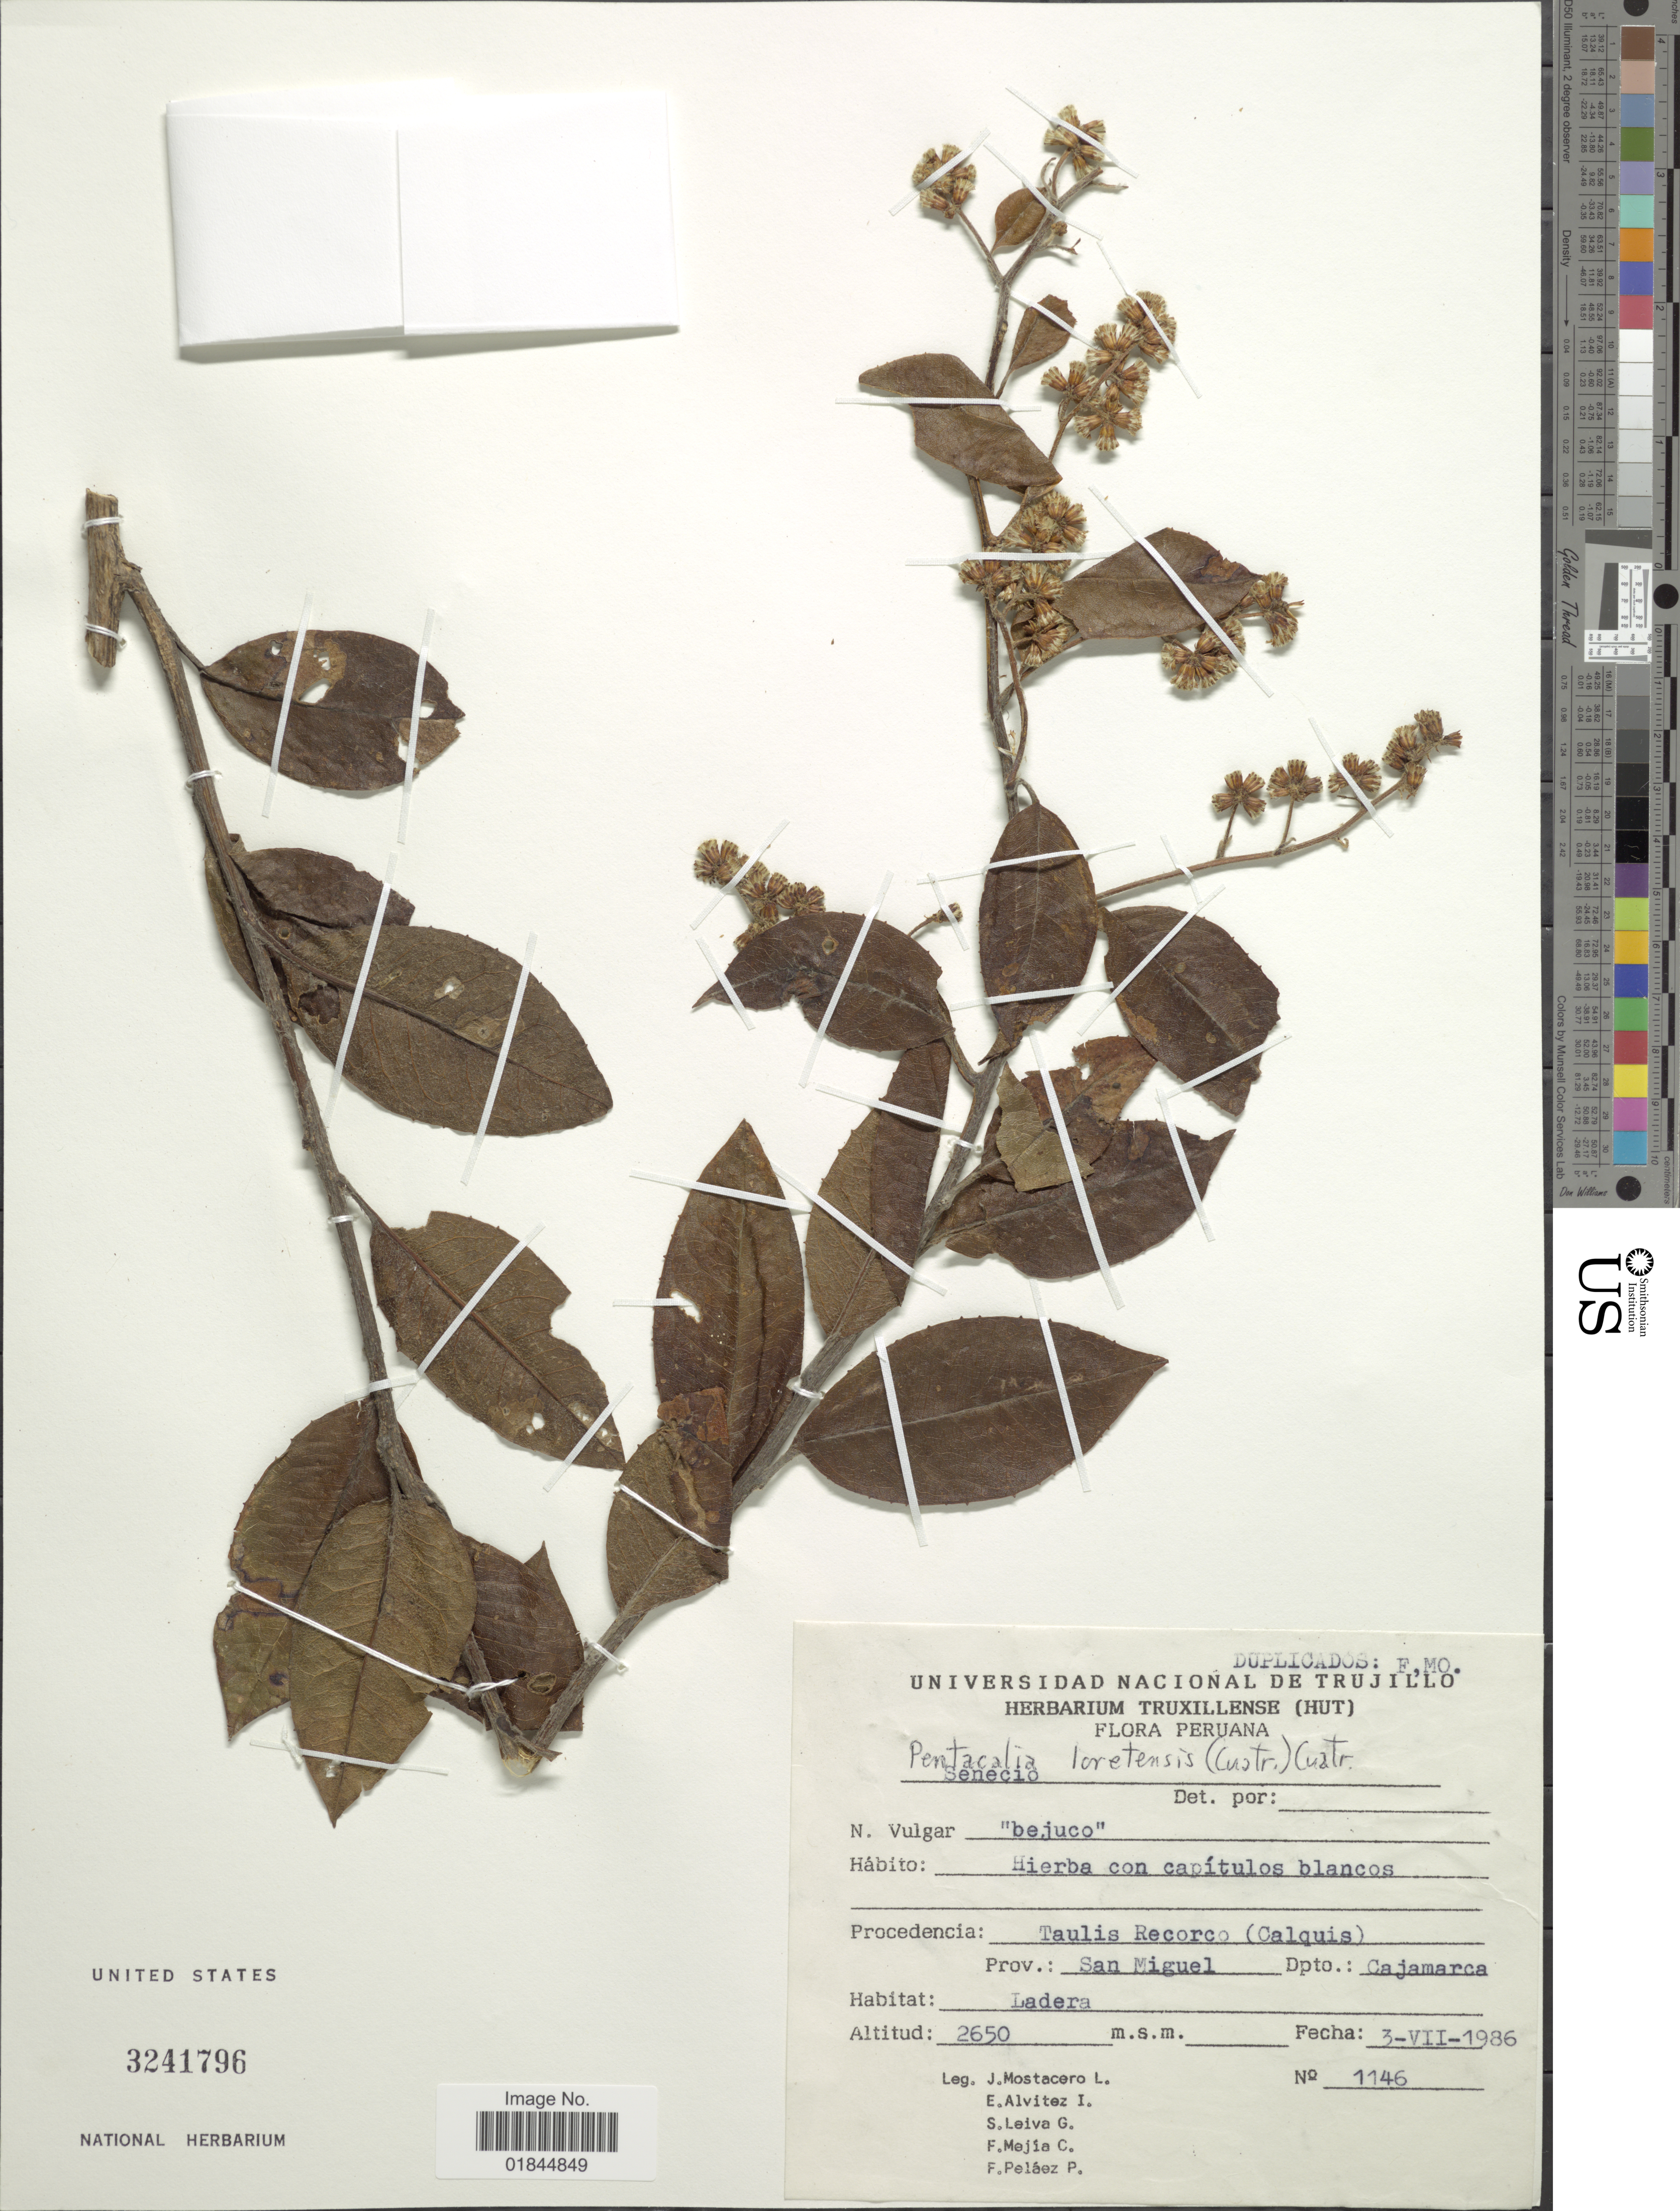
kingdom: Plantae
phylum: Tracheophyta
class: Magnoliopsida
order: Asterales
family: Asteraceae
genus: Pentacalia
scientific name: Pentacalia jalcana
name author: (Cuatrec.) Cuatrec.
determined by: Calvo, Joel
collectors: J. Mostacero L., E. Alvitez I., S. Leiva G., F. Mejia C. & F. Pelaez P.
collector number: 1146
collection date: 1986-07-03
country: Peru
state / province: Cajamarca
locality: Taulis Recorco (Calquis). Prov.: San Miguel. Dpto.: Cajamarca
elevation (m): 2650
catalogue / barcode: US 3241796